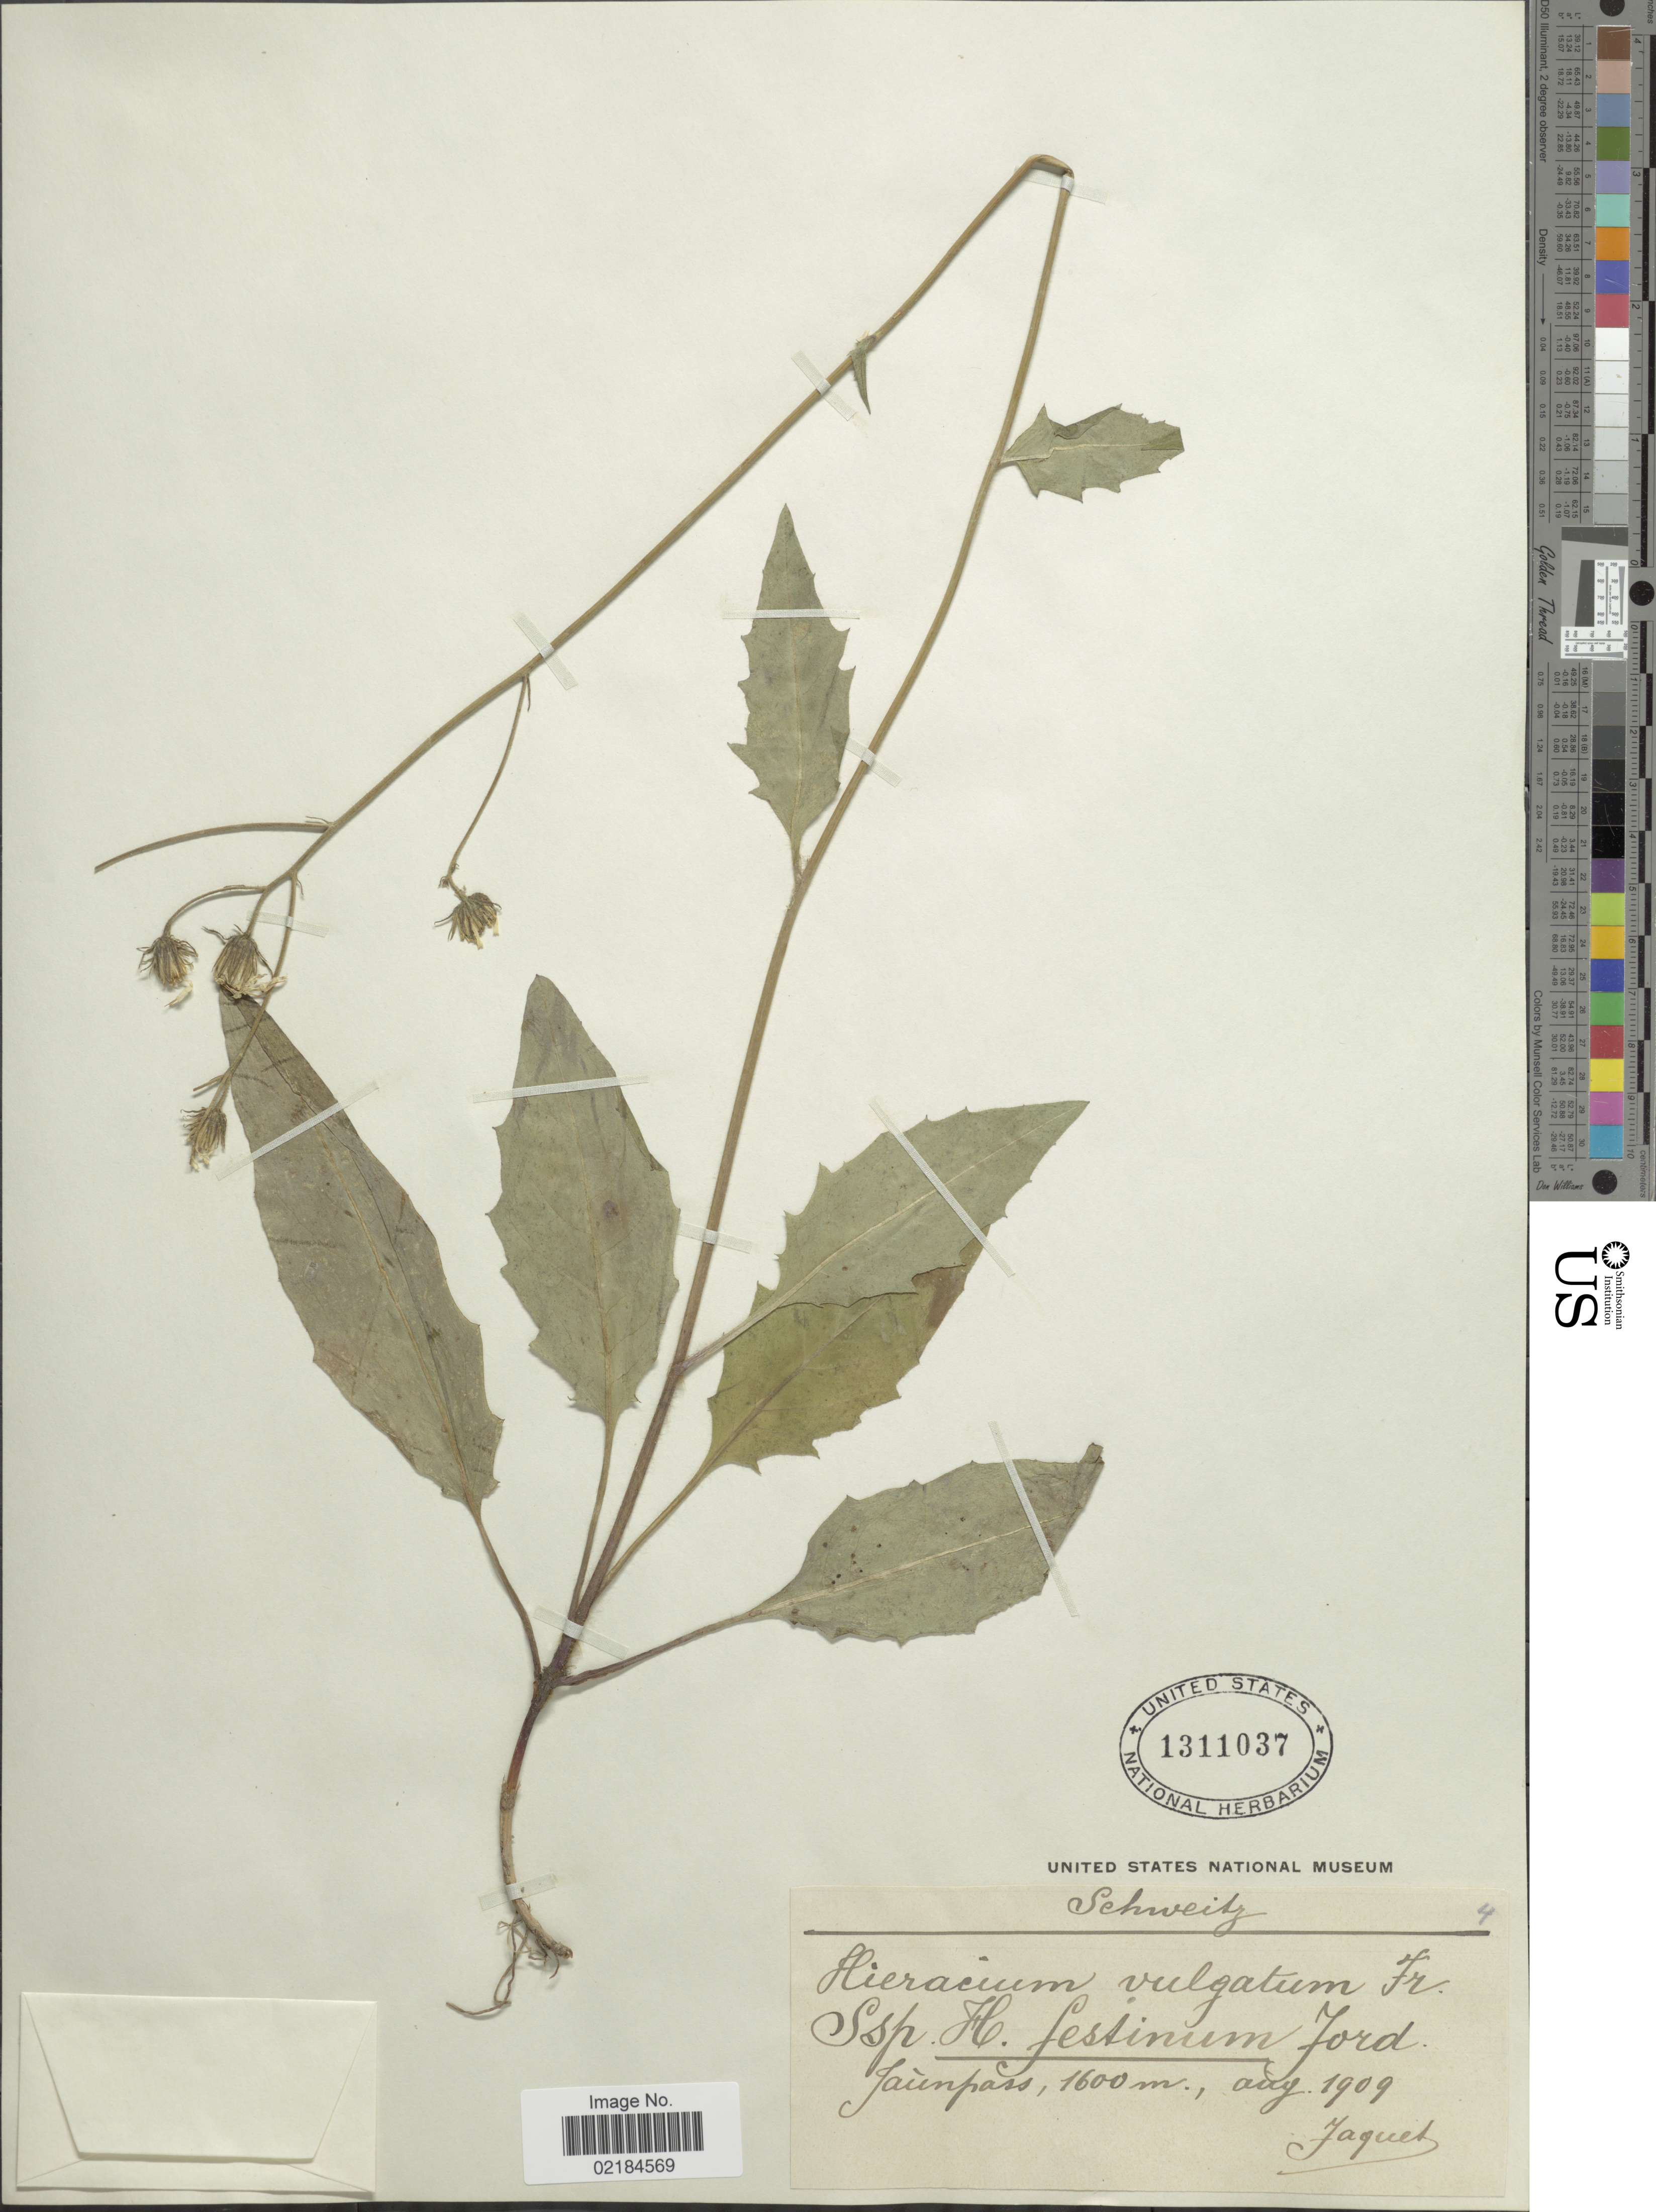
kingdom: Plantae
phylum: Tracheophyta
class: Magnoliopsida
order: Asterales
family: Asteraceae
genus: Hieracium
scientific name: Hieracium lachenalii subsp. cruenifolium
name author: (Dahlst. & Lübeck) Zahn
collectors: -. Jaquet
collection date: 1909-08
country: Switzerland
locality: Schweitz, Jaunpass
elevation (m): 1600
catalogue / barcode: US 1311037